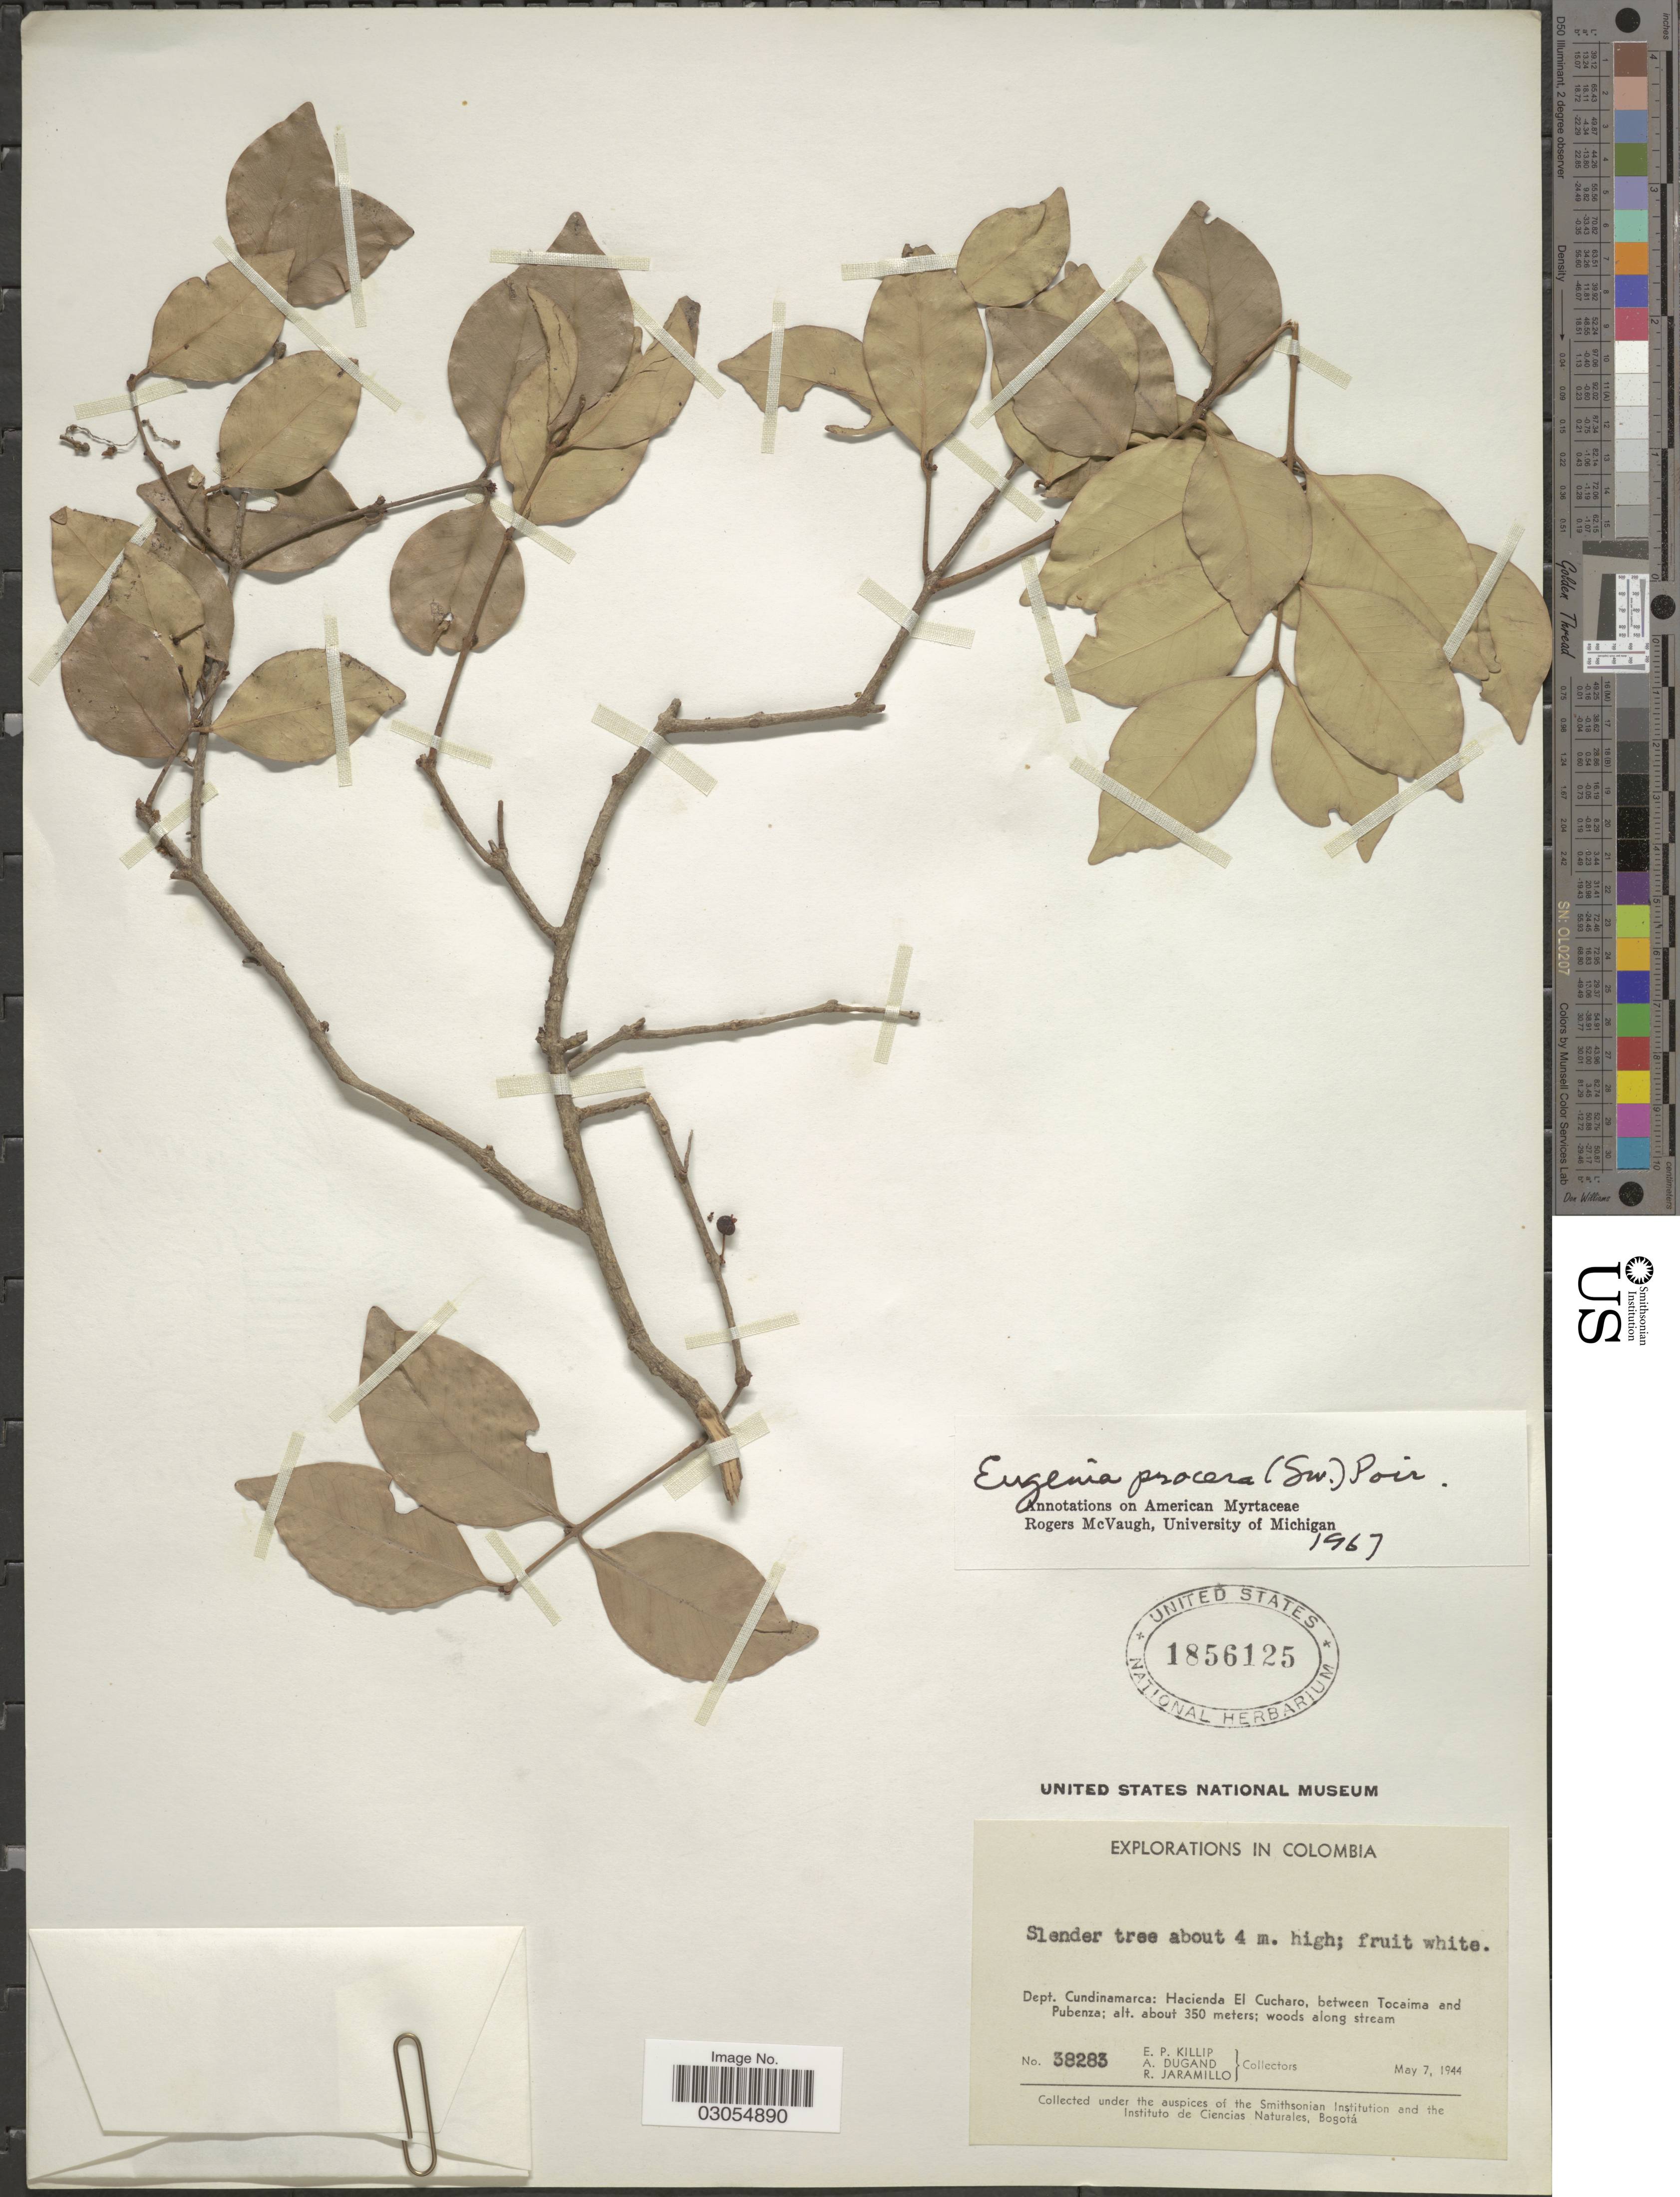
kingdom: Plantae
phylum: Tracheophyta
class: Magnoliopsida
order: Myrtales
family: Myrtaceae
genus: Eugenia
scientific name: Eugenia procera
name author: (Sw.) Poir.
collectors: E. P. Killip, A. Dugand & R. Jaramillo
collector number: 38283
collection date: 1944-05-07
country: Colombia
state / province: Cundinamarca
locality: Dept. Cundinamarca: Hacienda El Cucharo, between Tocaima and Pubenza.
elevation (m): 350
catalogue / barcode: US 1856125